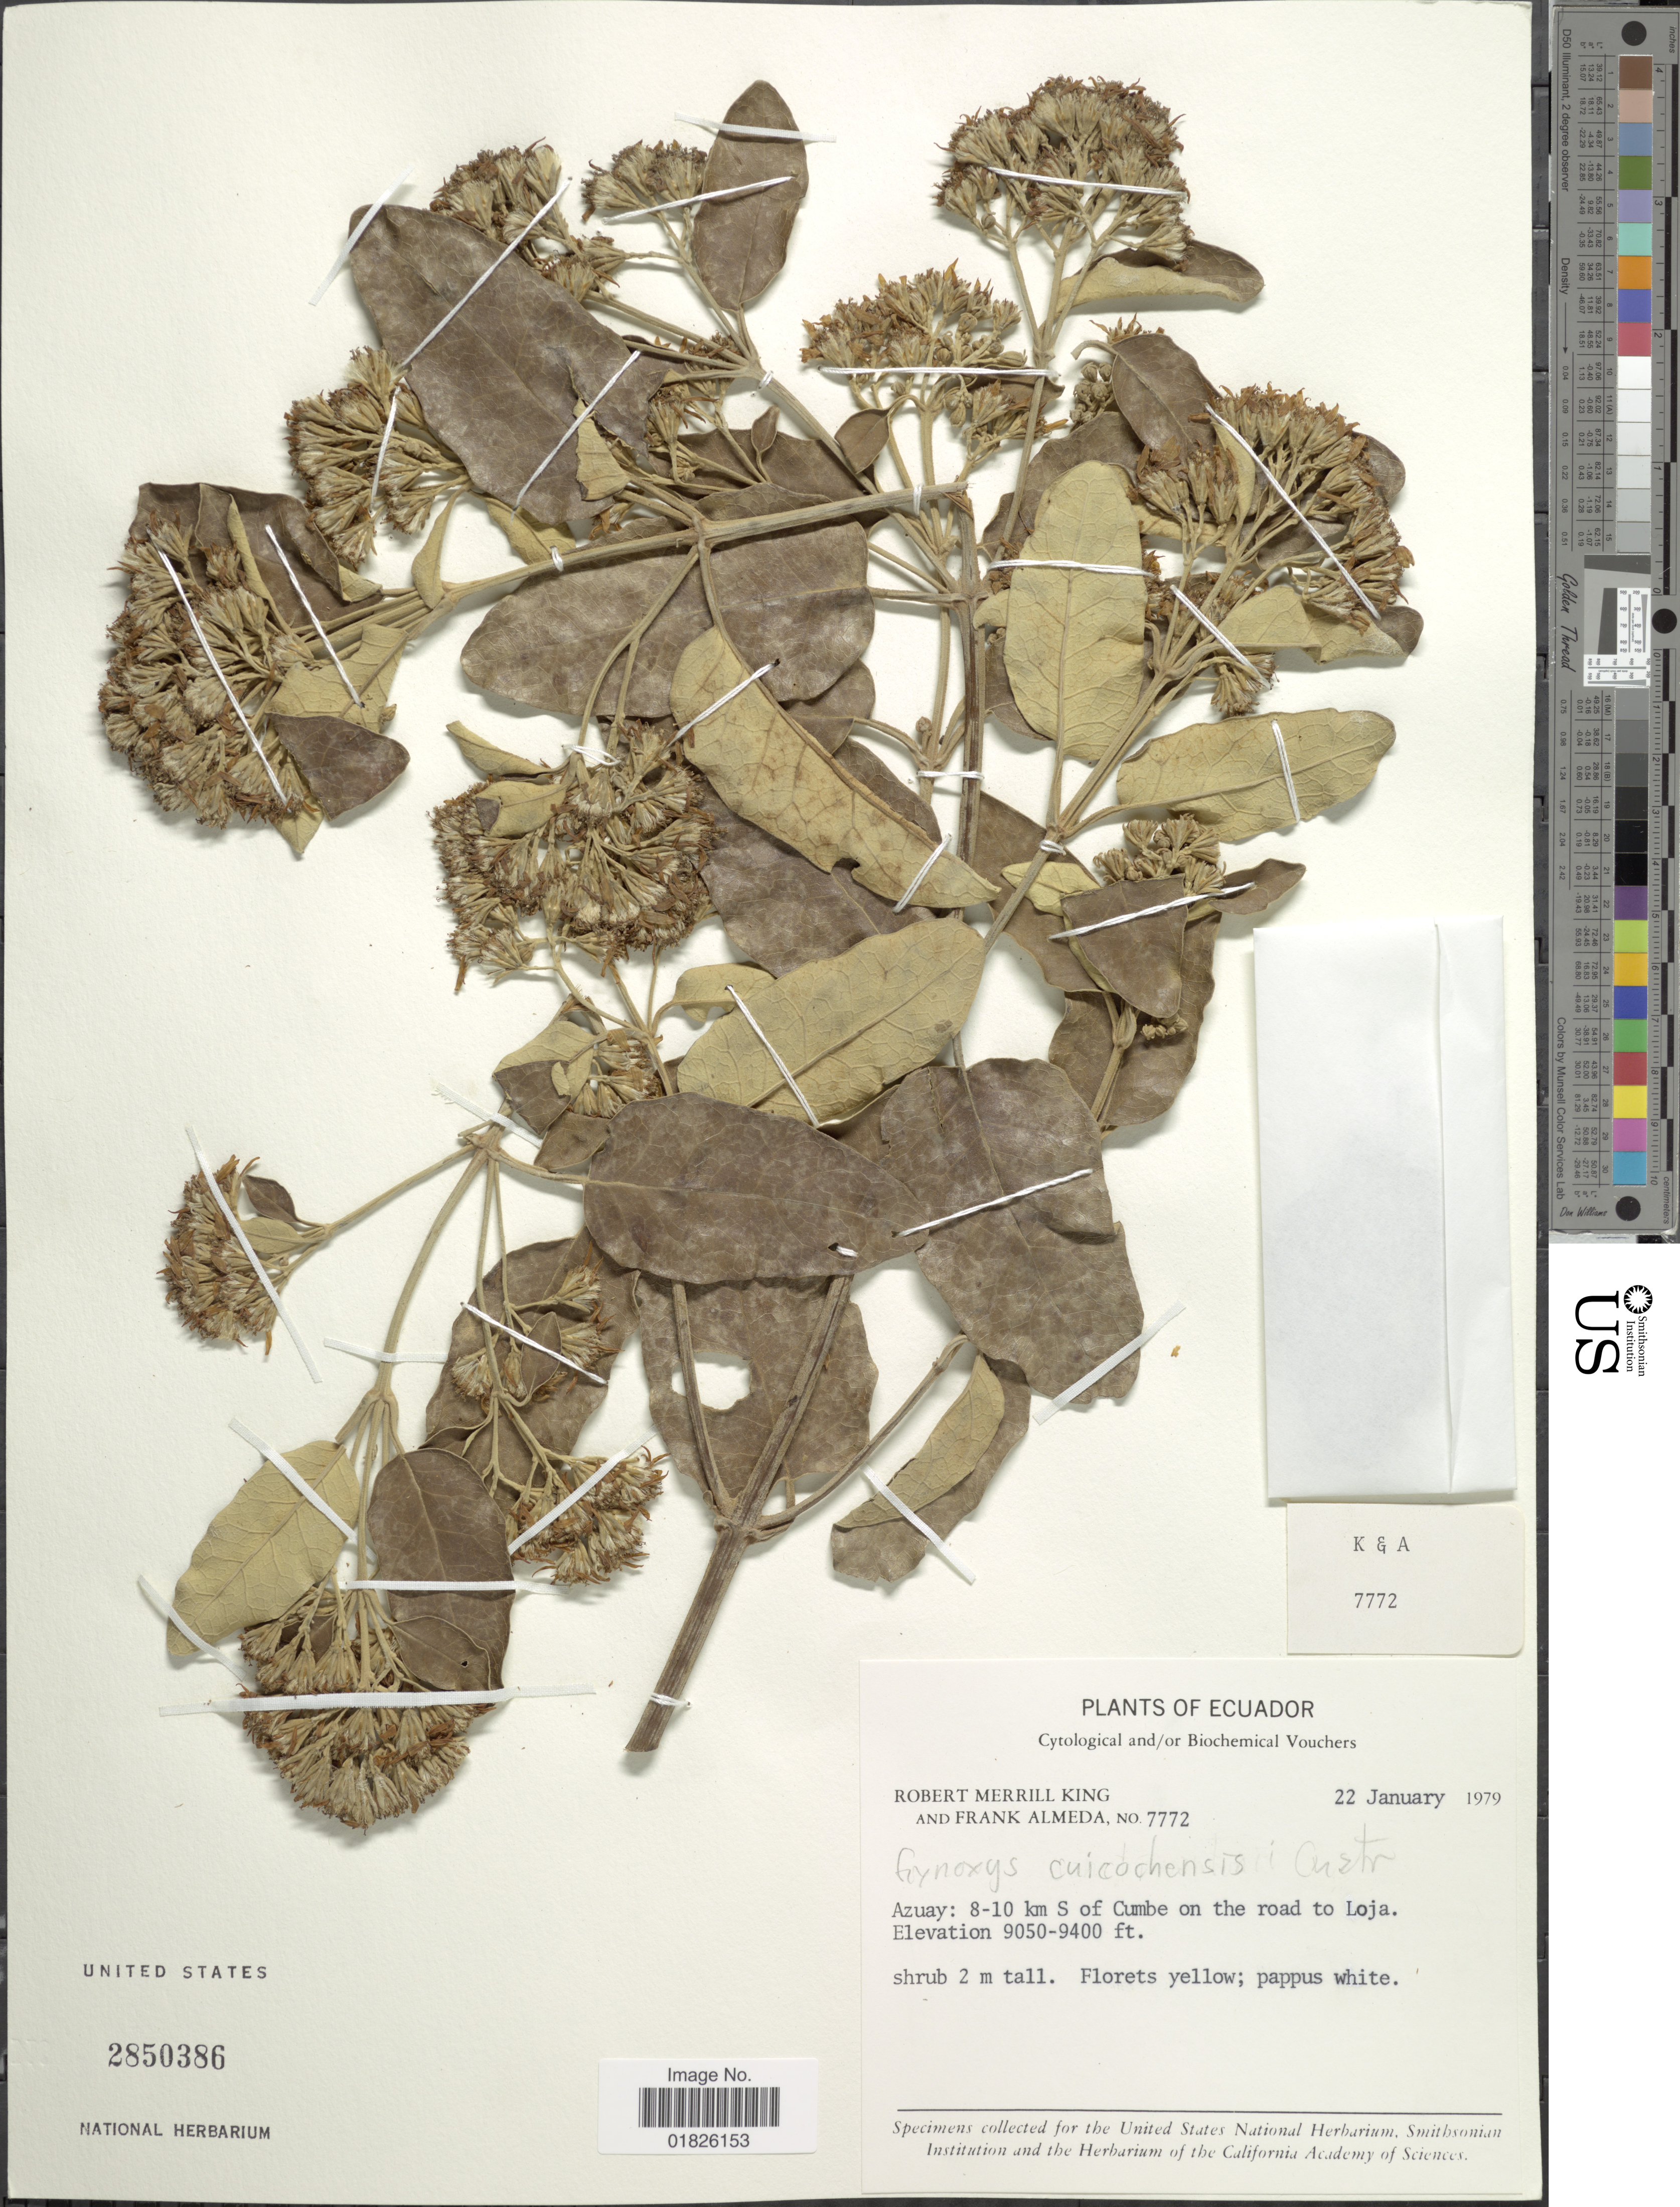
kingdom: Plantae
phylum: Tracheophyta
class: Magnoliopsida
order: Asterales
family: Asteraceae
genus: Gynoxys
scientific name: Gynoxys cuicochensis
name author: Cuatrec.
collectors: R. M. King & F. Almeda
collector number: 7772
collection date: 1979-01-22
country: Ecuador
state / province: Azuay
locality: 8-10 km S of Cumbe on the road to Loja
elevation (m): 2758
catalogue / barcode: US 2850386